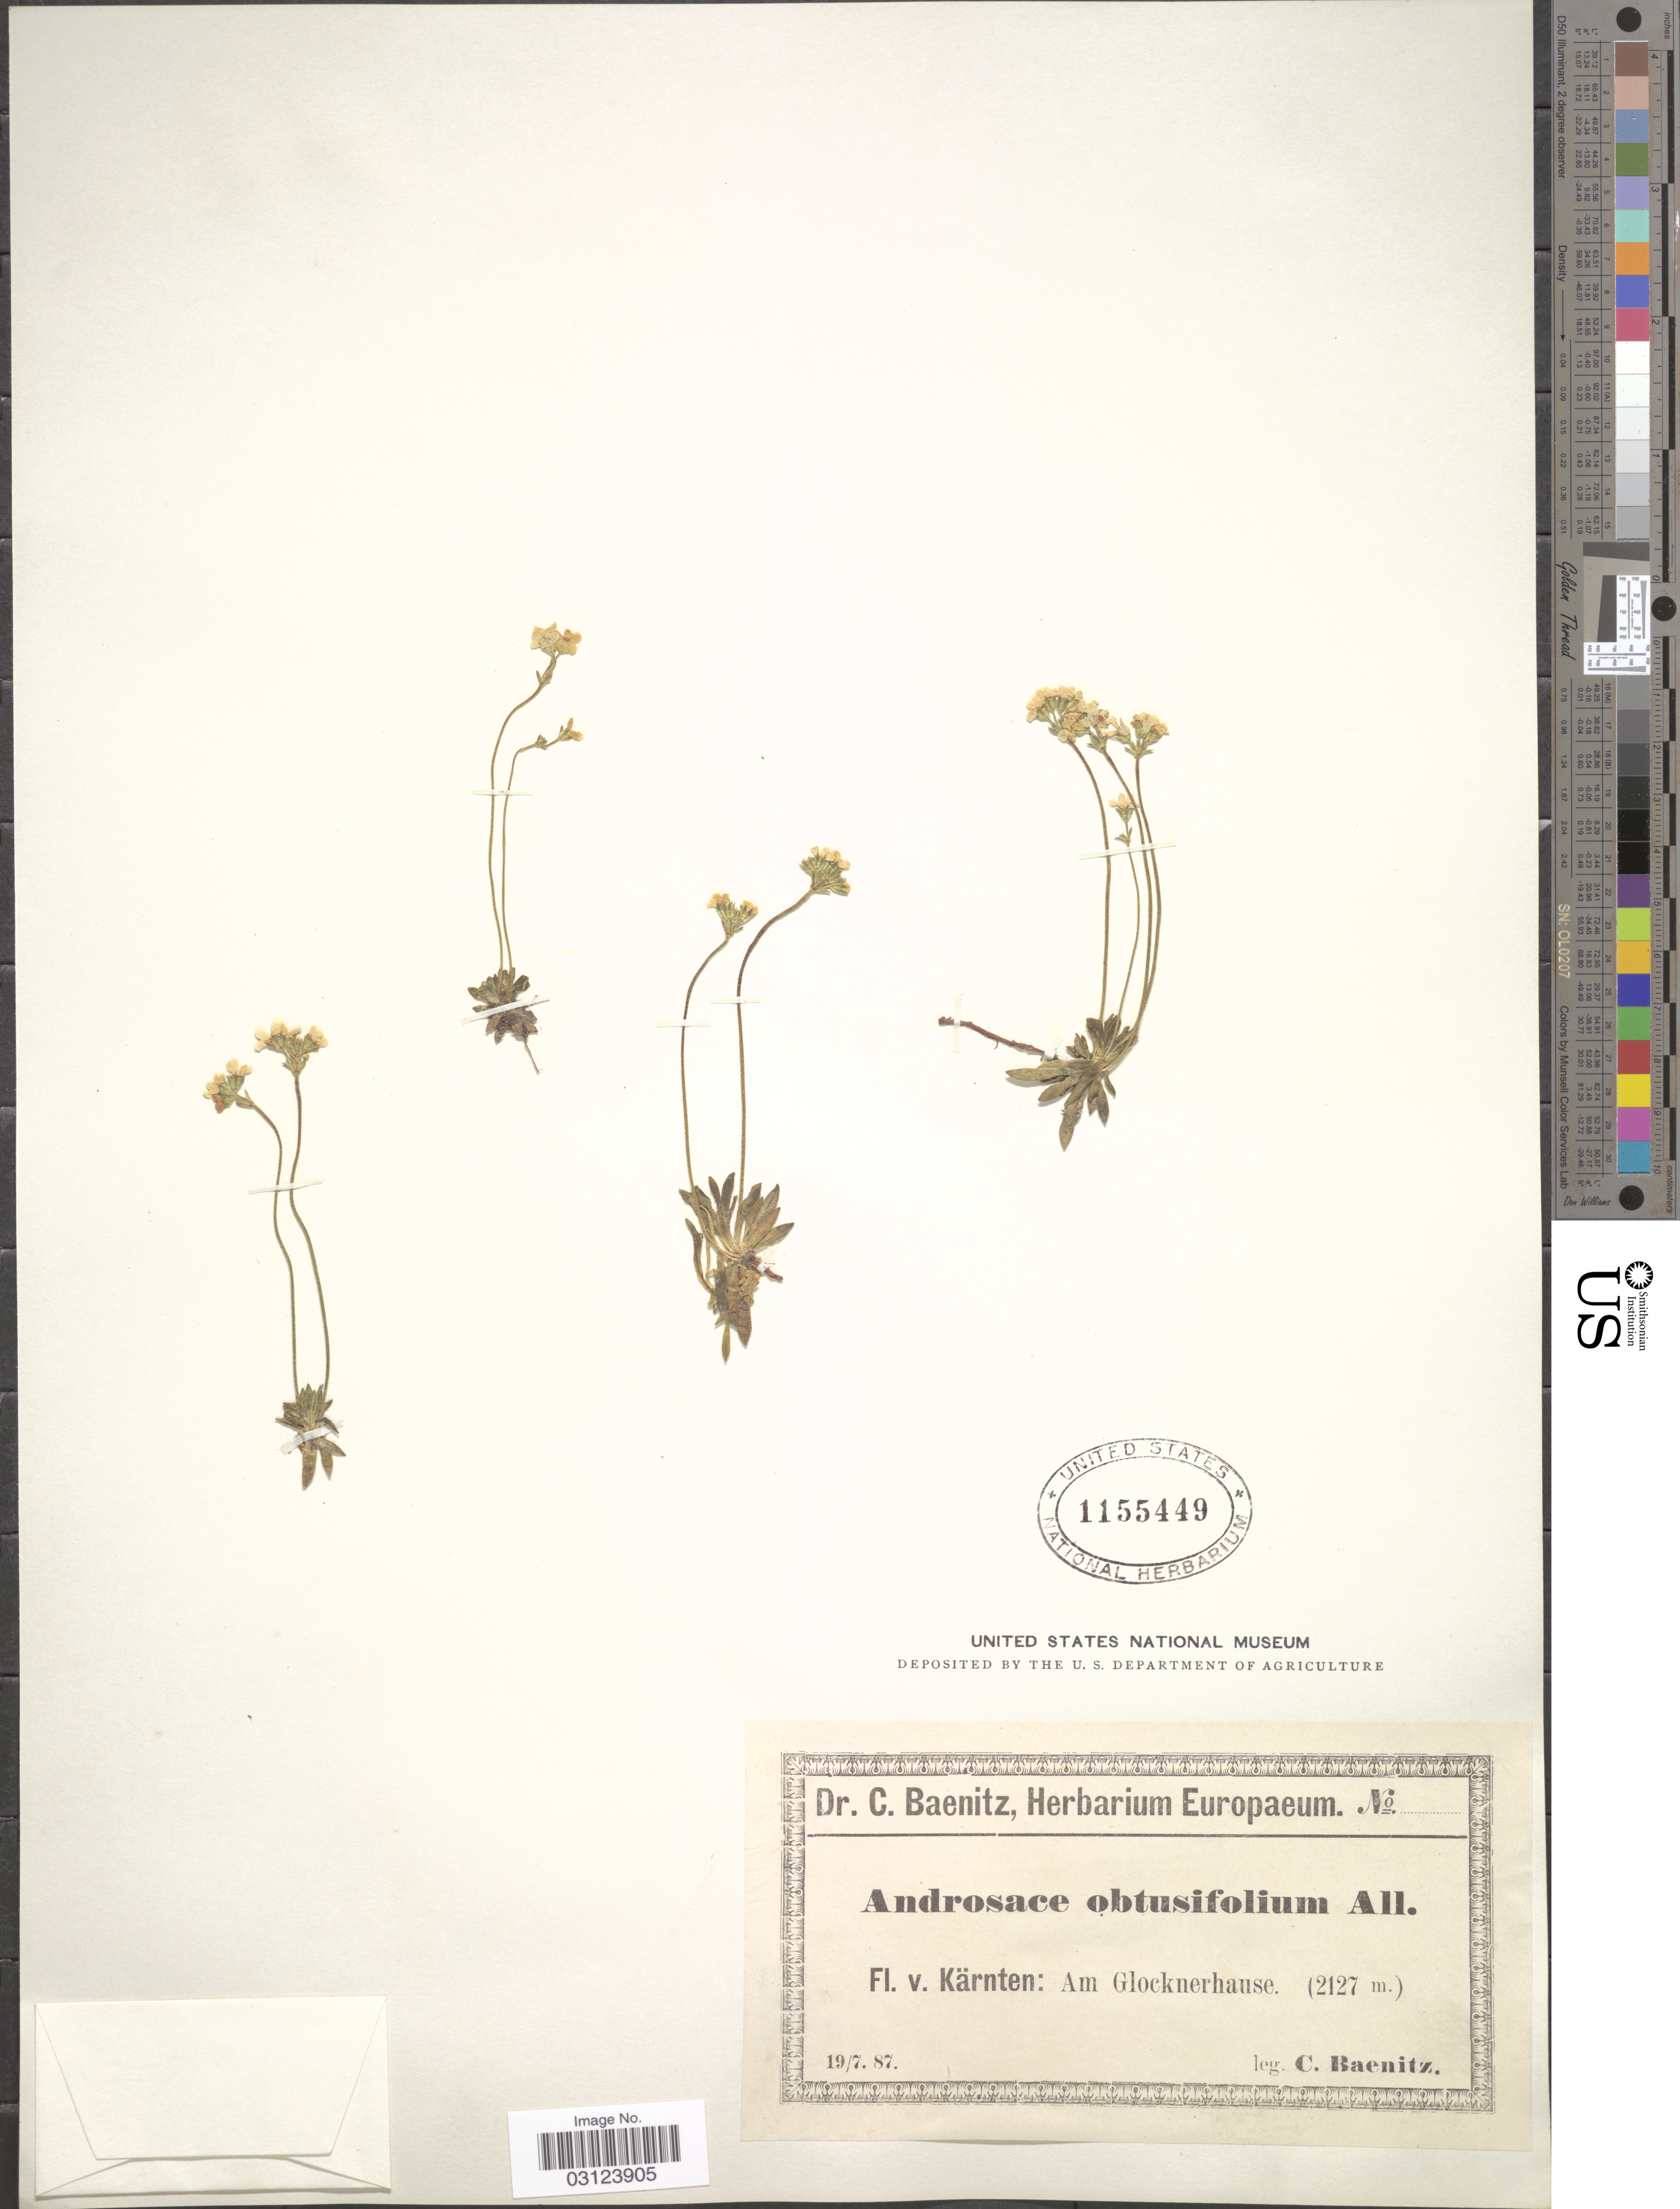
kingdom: Plantae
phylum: Tracheophyta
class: Magnoliopsida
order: Ericales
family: Primulaceae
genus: Androsace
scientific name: Androsace obtusifolia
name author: All.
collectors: C. G. Baenitz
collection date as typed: Transcribed d/m/y: 19/7/87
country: Austria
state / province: Karnten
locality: Am Glocknerhause.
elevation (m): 2127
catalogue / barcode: US 1155449